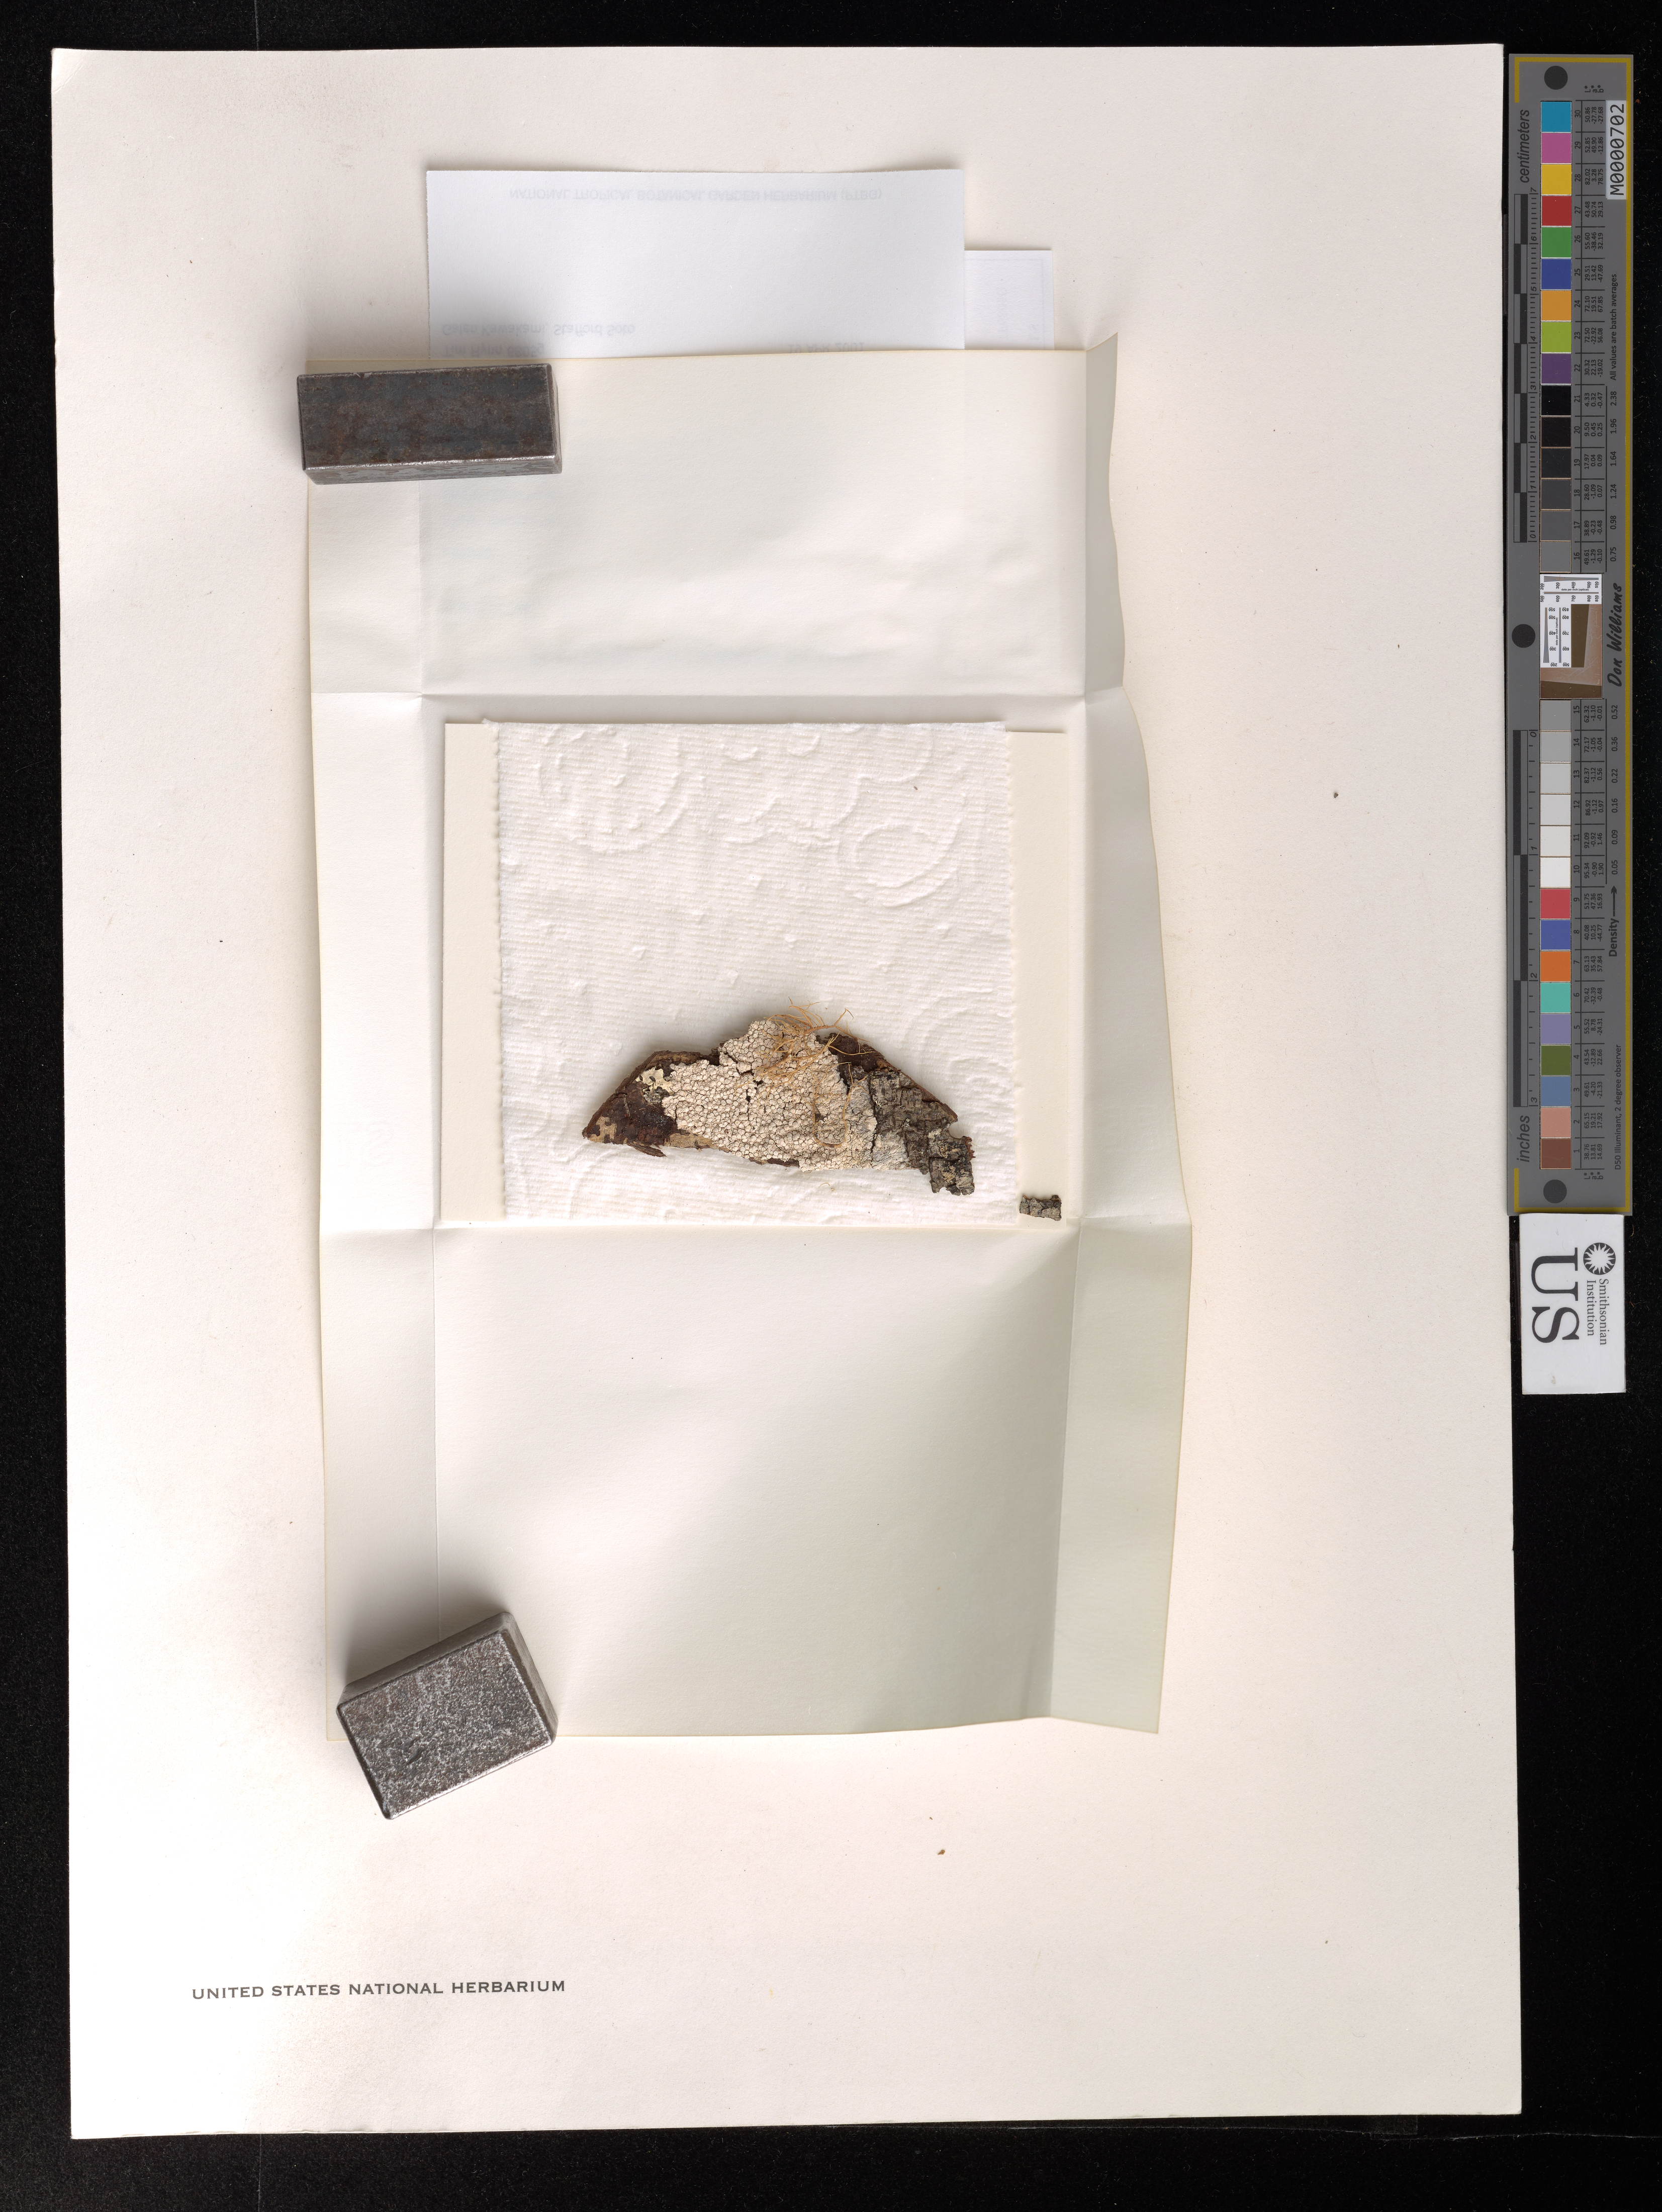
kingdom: Fungi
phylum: Ascomycota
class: Lecanoromycetes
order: Pertusariales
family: Pertusariaceae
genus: Pertusaria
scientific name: Pertusaria velata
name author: (Turner) Nyl.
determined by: Lücking, Robert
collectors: T. Flynn, G. Kawakami & S. Soto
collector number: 6805g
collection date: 2001-04-19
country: United States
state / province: Hawaii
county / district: Kauai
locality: Kauai Waimea District. Na Pali-Kona Forest Reserve; "Pig" Ridge, up ridge from helicopter landing zone and west of Nawaimaka Stream. Next to Schiedea viscosa enclosure.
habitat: Acacia koa dominated forest. W/ Metrosideros, Melicope barbigera, Santalum, and Dodonaea.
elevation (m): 1049